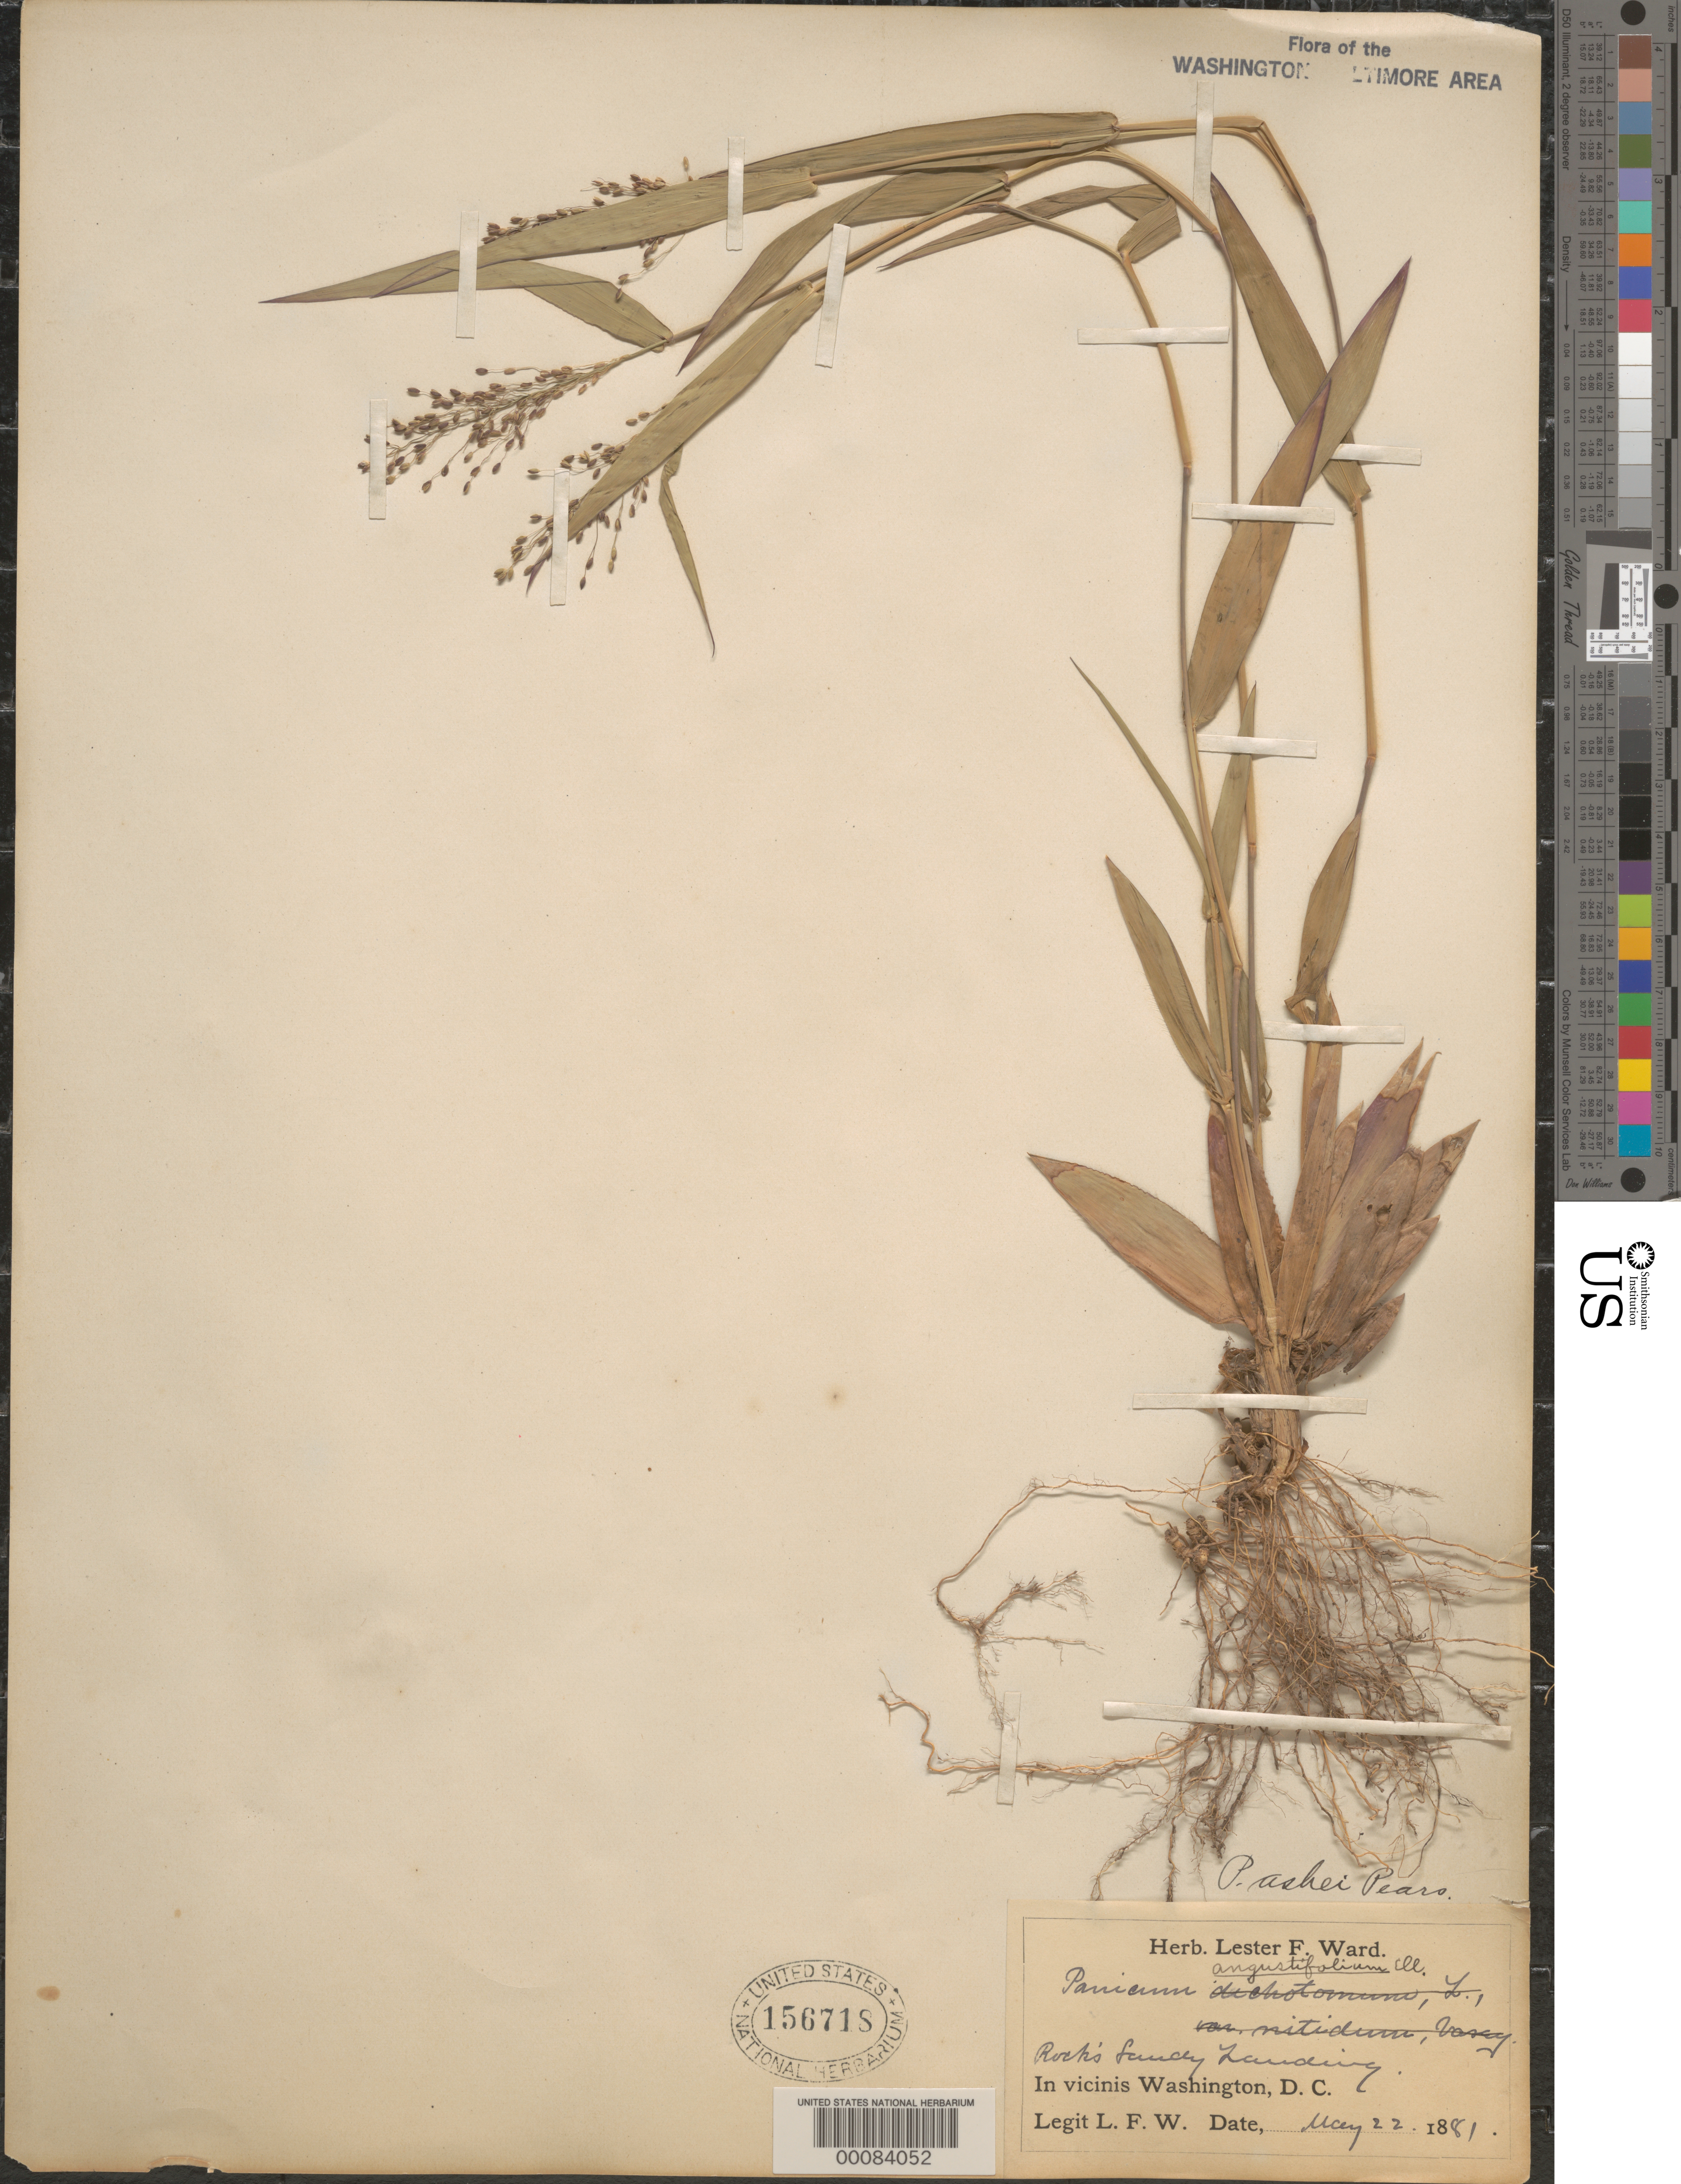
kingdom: Plantae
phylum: Tracheophyta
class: Liliopsida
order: Poales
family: Poaceae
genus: Dichanthelium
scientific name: Dichanthelium commutatum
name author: (Schult.) Gould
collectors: L. F. Ward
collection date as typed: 22 May 1881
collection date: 1881-05-22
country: United States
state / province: District of Columbia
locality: Washington, DC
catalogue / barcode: US 156718